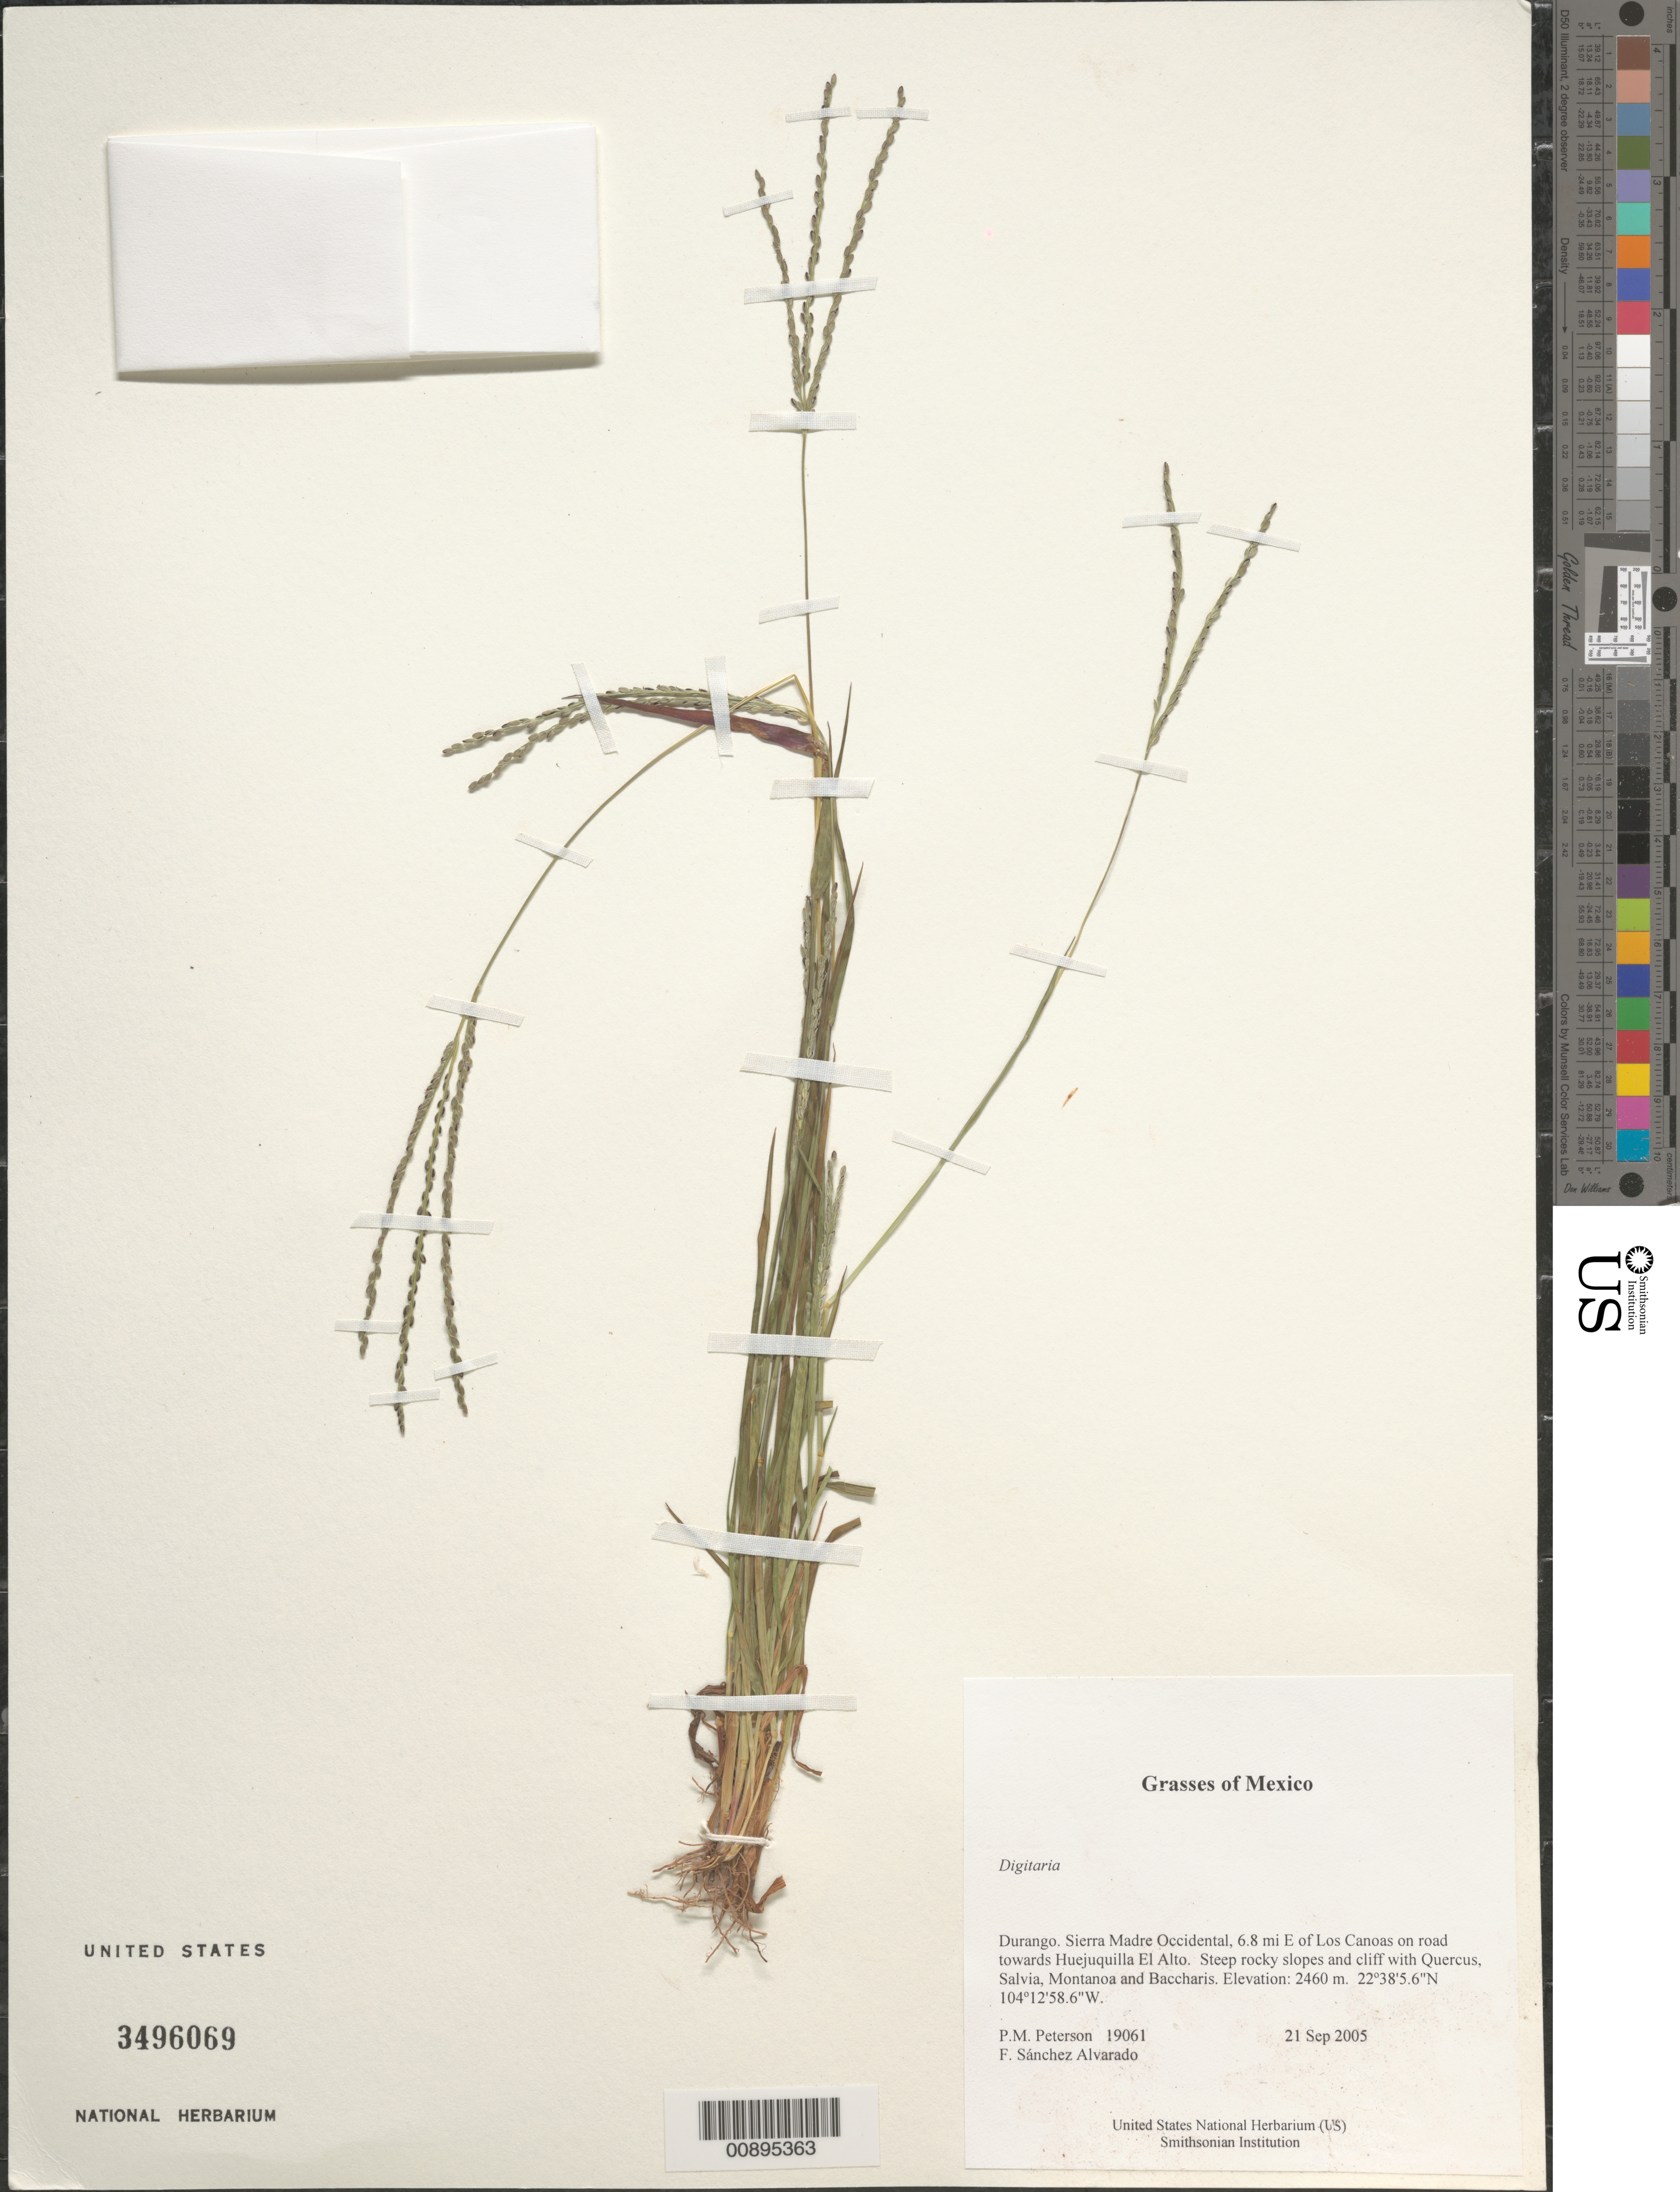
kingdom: Plantae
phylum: Tracheophyta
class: Liliopsida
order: Poales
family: Poaceae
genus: Digitaria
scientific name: Digitaria sp.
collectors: P. M. Peterson & F. Sánchez Alvarado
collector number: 19061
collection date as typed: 21 Sep 2005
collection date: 2005-09-21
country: Mexico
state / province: Durango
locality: Sierra Madre Occidental, 6.8 mi E of Los Canoas on road towards Huejuquilla El Alto. Steep rocky slopes and cliff with Quercus, Salvia, Montanoa and Baccharis.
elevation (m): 2460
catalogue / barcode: US 3496069